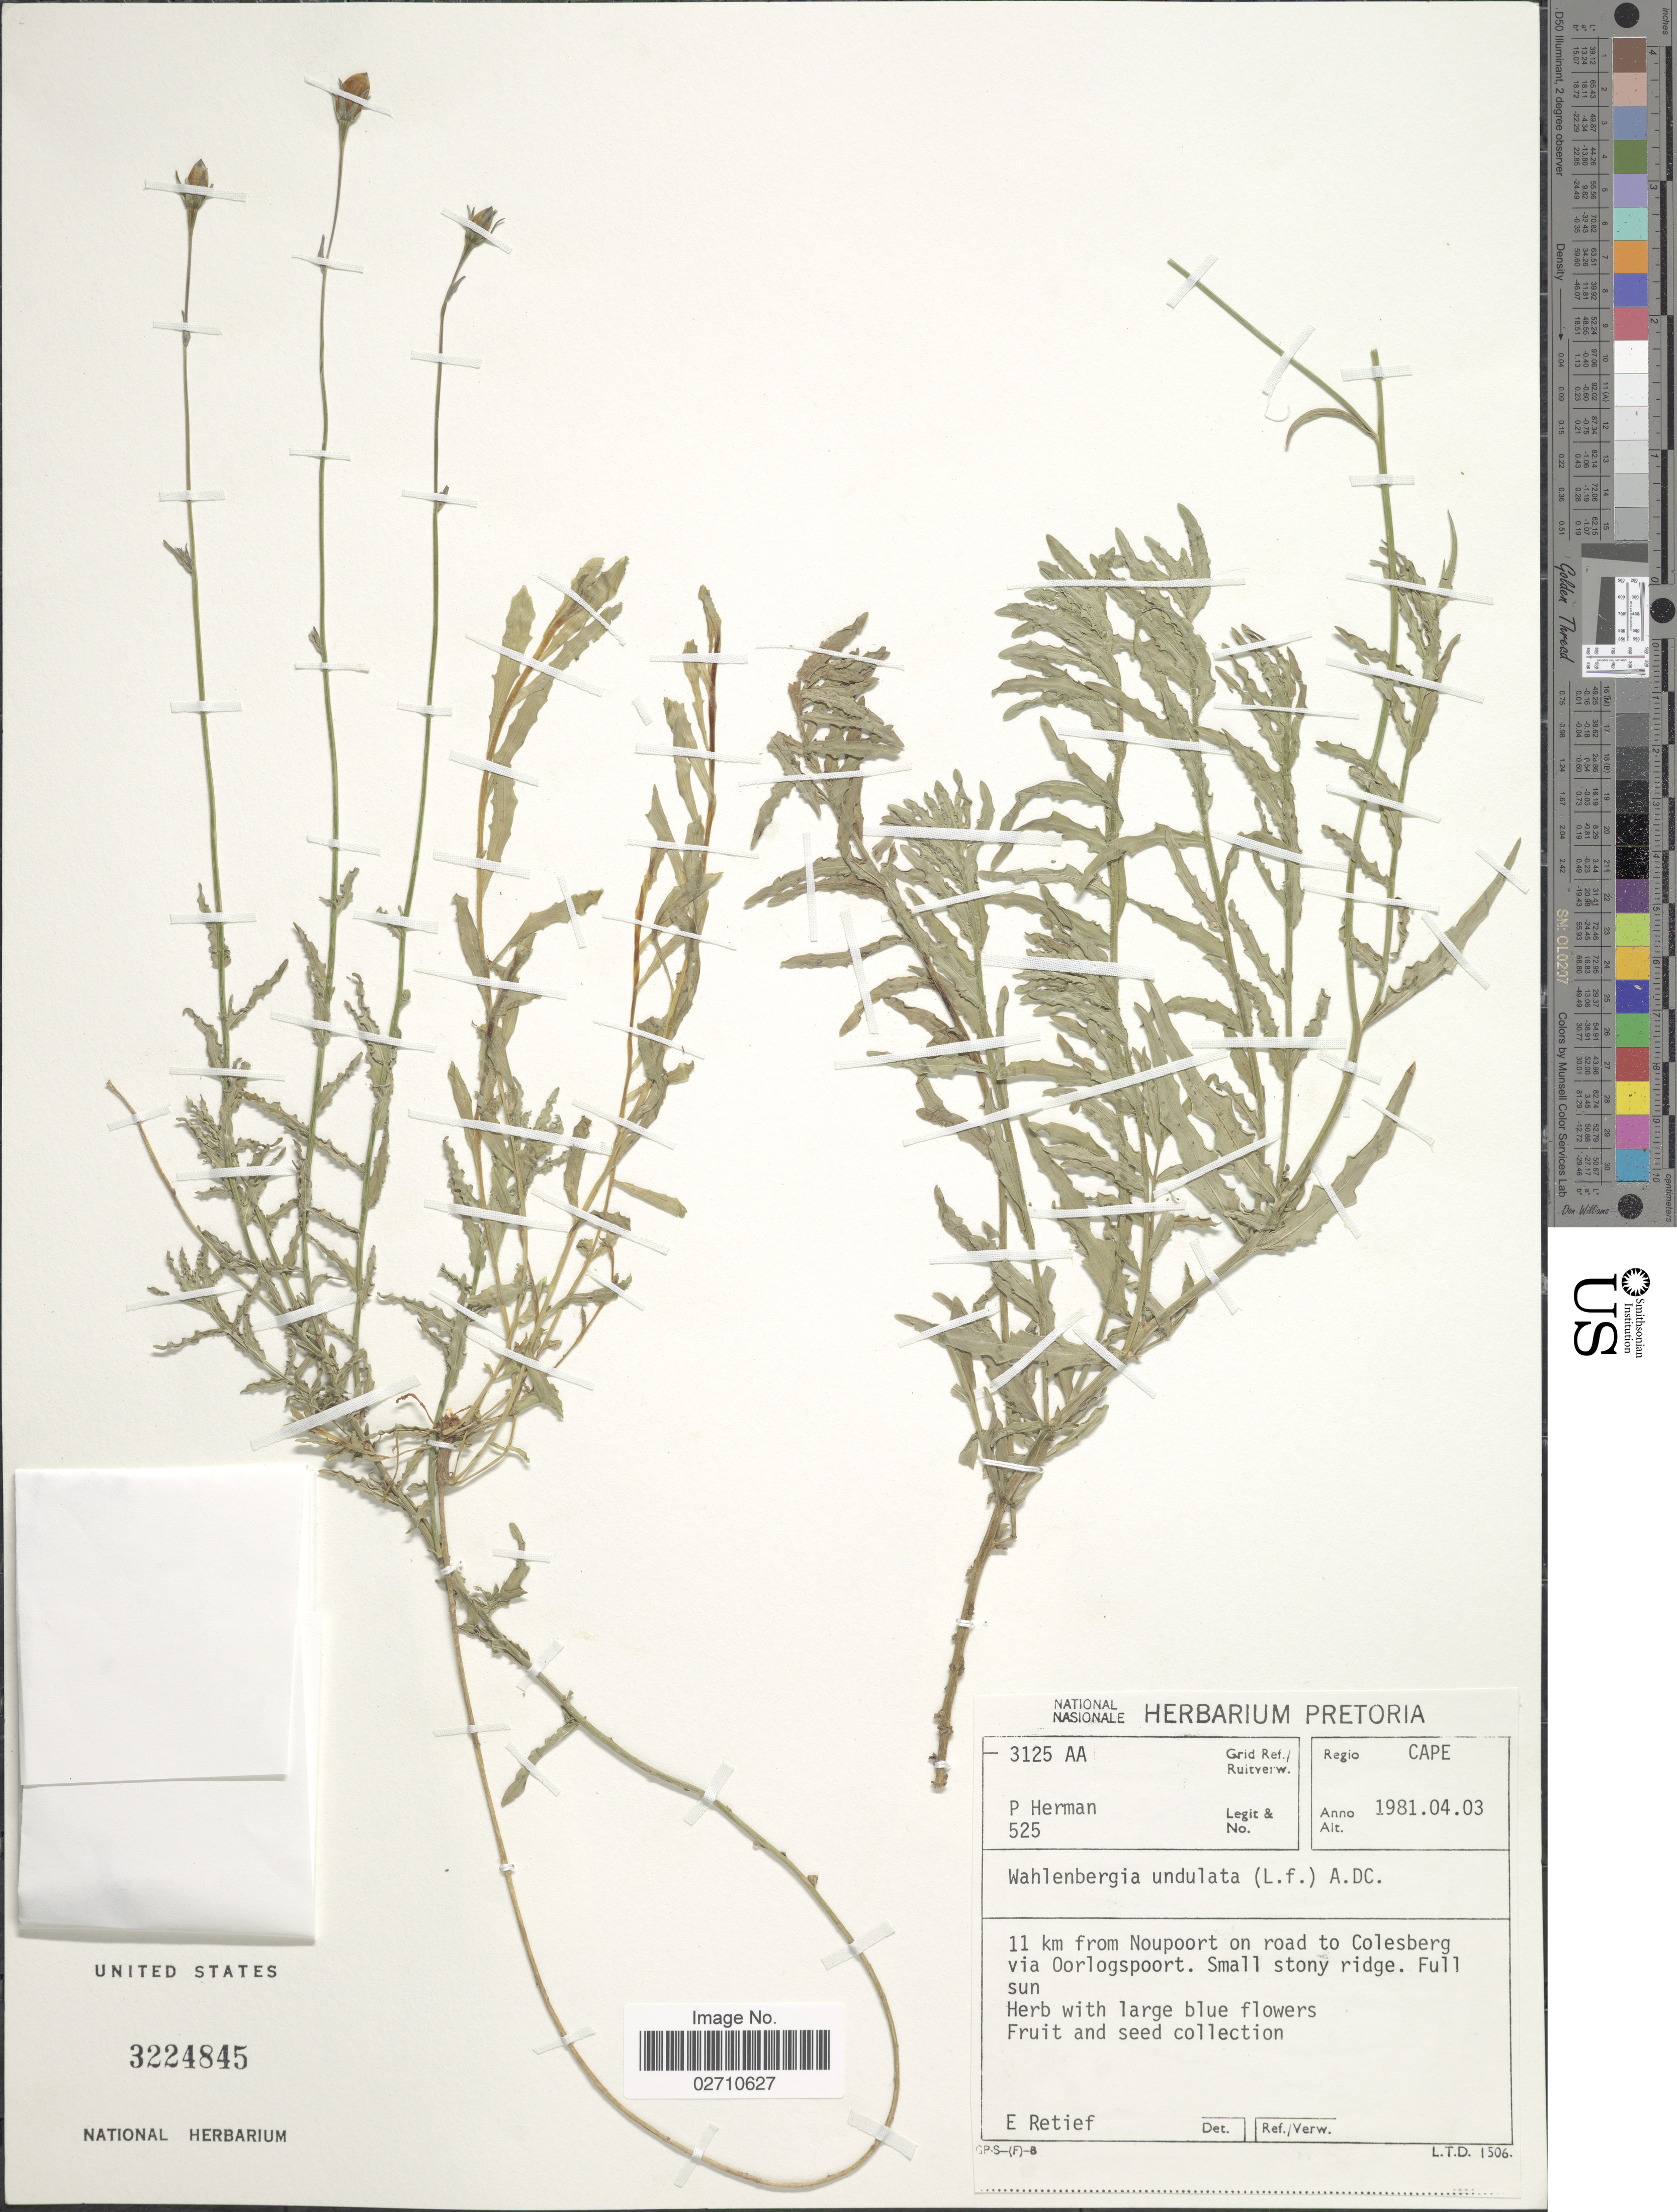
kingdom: Plantae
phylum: Tracheophyta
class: Magnoliopsida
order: Asterales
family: Campanulaceae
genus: Wahlenbergia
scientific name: Wahlenbergia undulata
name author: (L. f.) A. DC.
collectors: P. Herman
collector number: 525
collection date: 1981-04-03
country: South Africa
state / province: Northern Cape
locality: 11 km from Noupoort on road to Colesberg via Oorlogspoort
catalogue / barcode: US 3224845